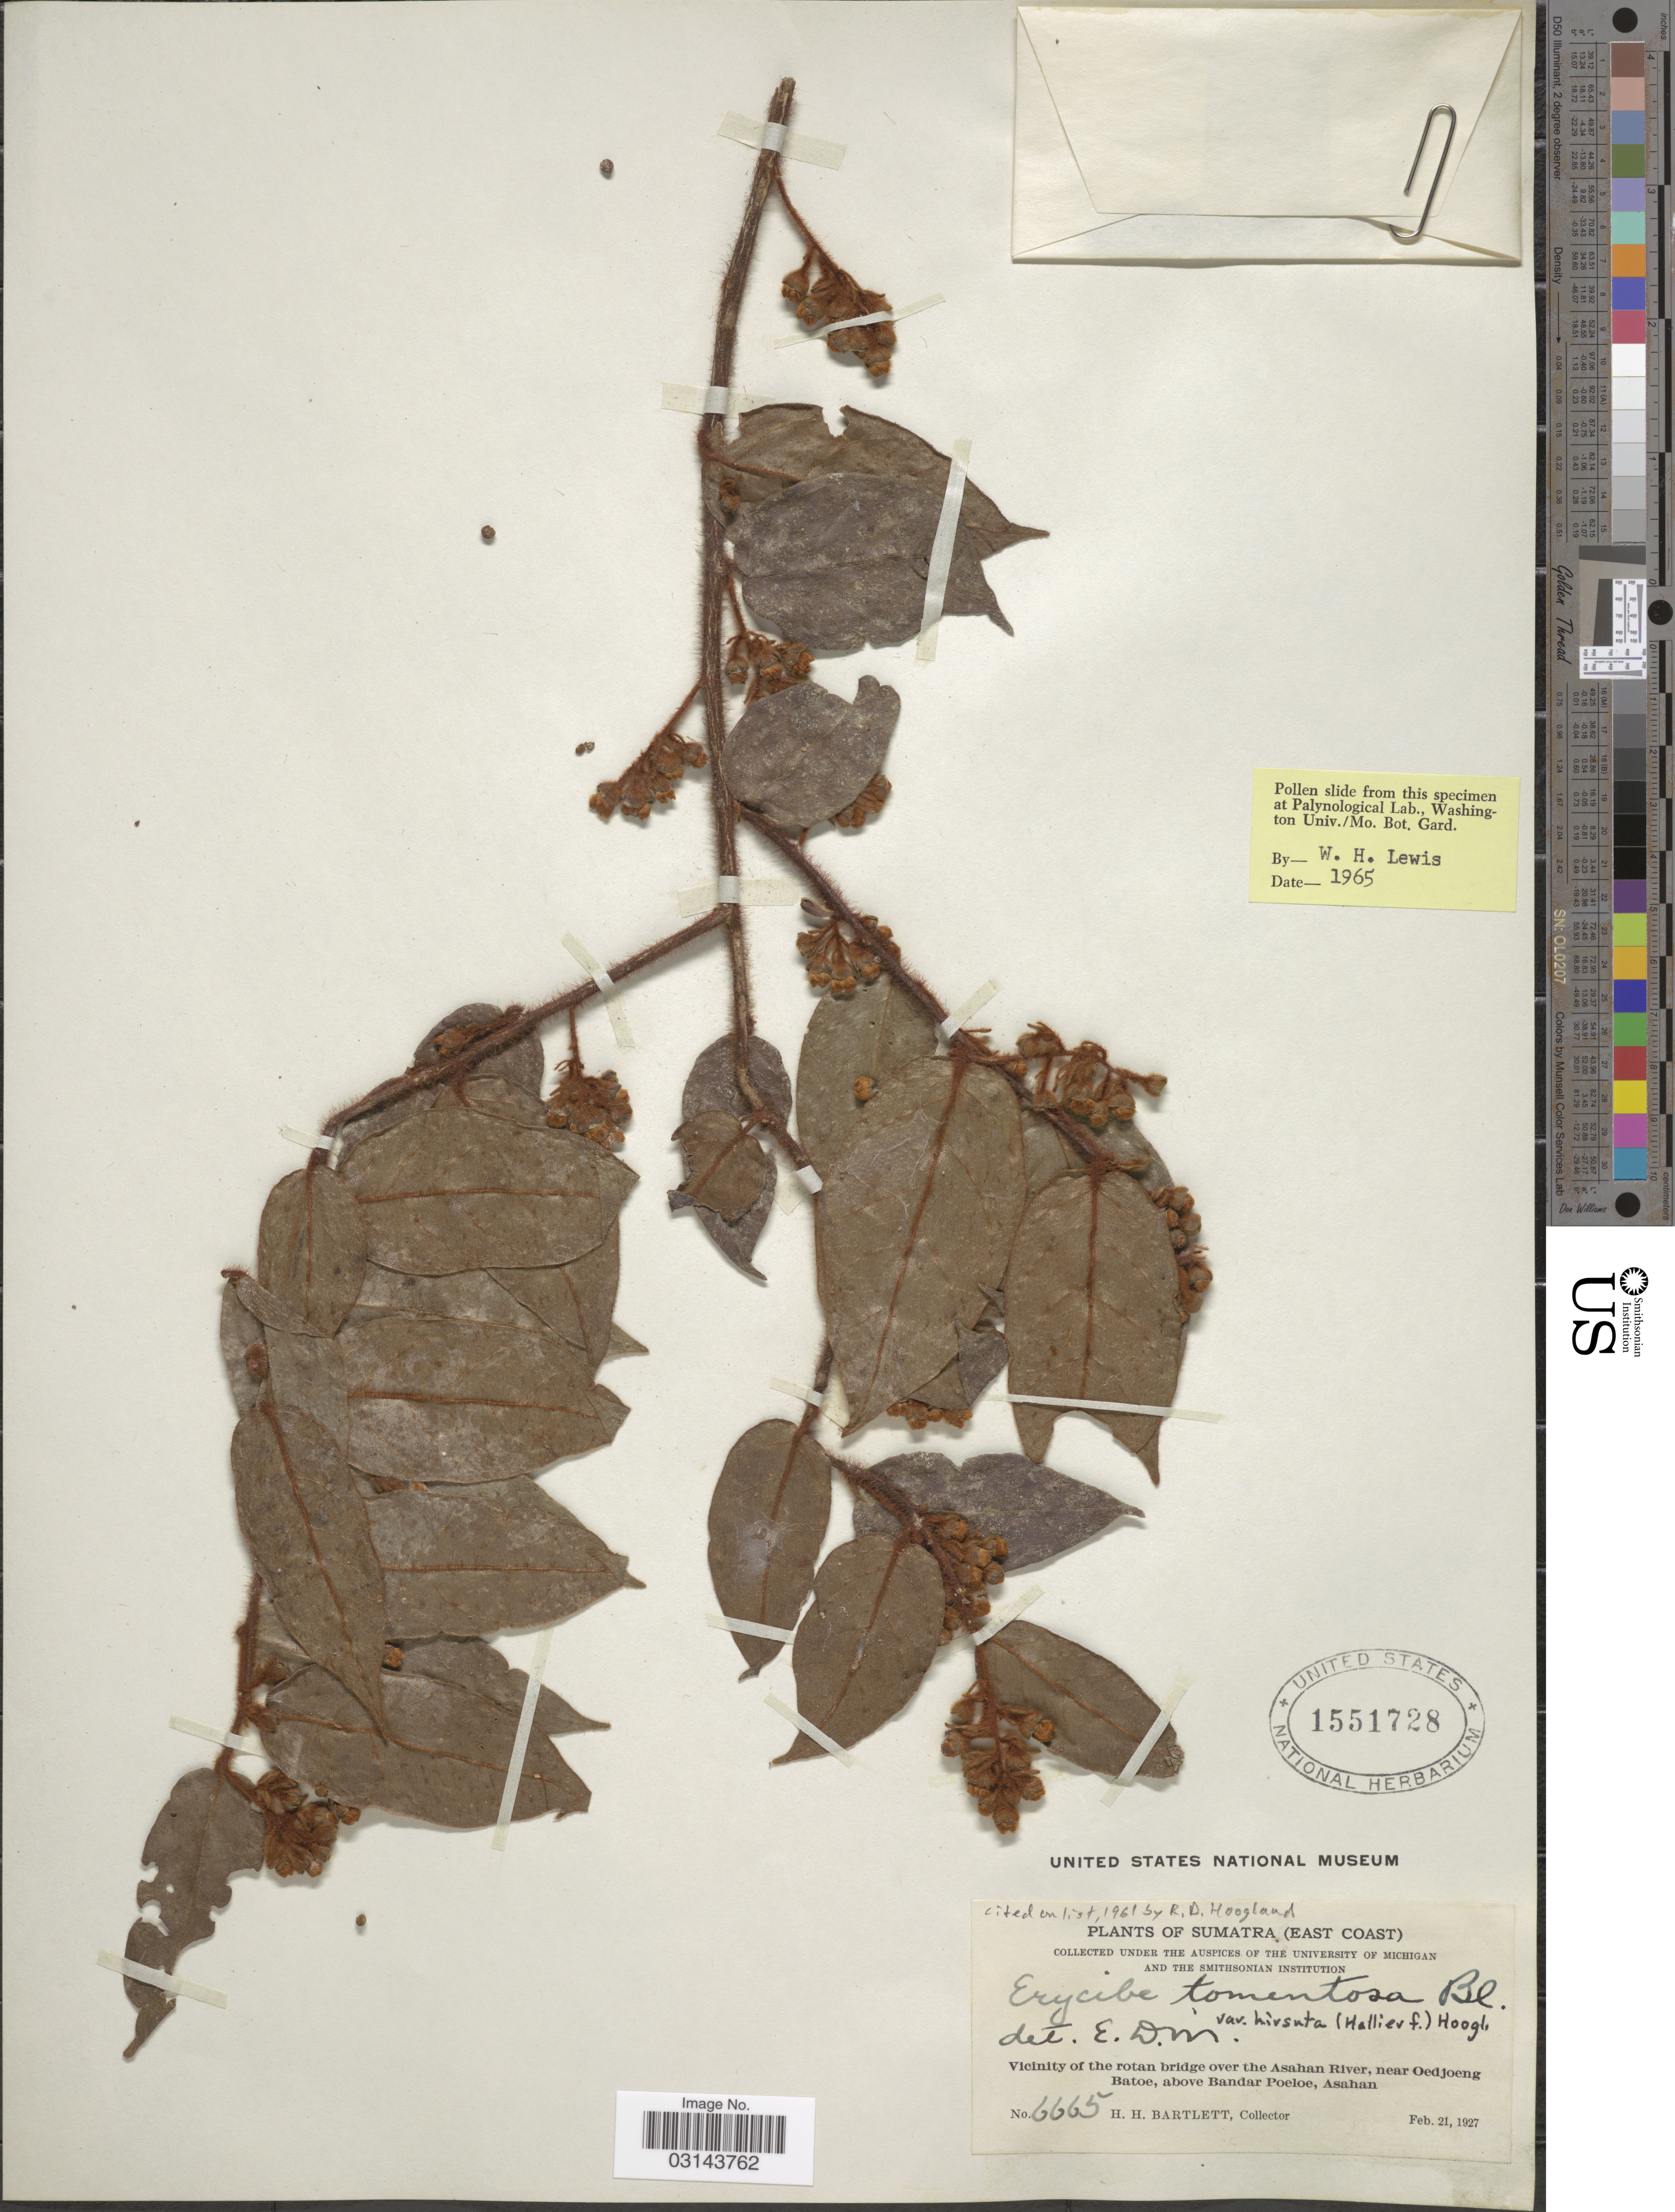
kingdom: Plantae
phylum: Tracheophyta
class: Magnoliopsida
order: Solanales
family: Convolvulaceae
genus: Erycibe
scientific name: Erycibe tomentosa var. hirsuta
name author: (Hallier f.) Hoogland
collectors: H. H. Bartlett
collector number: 6665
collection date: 1927-02-21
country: Indonesia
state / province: Sumatra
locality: (East Coast). Vicinity of the rotan bridge over the Asahan River, near Oedjoeng Batoe, above Bandar Poeloe, Asahan.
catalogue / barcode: US 1551728